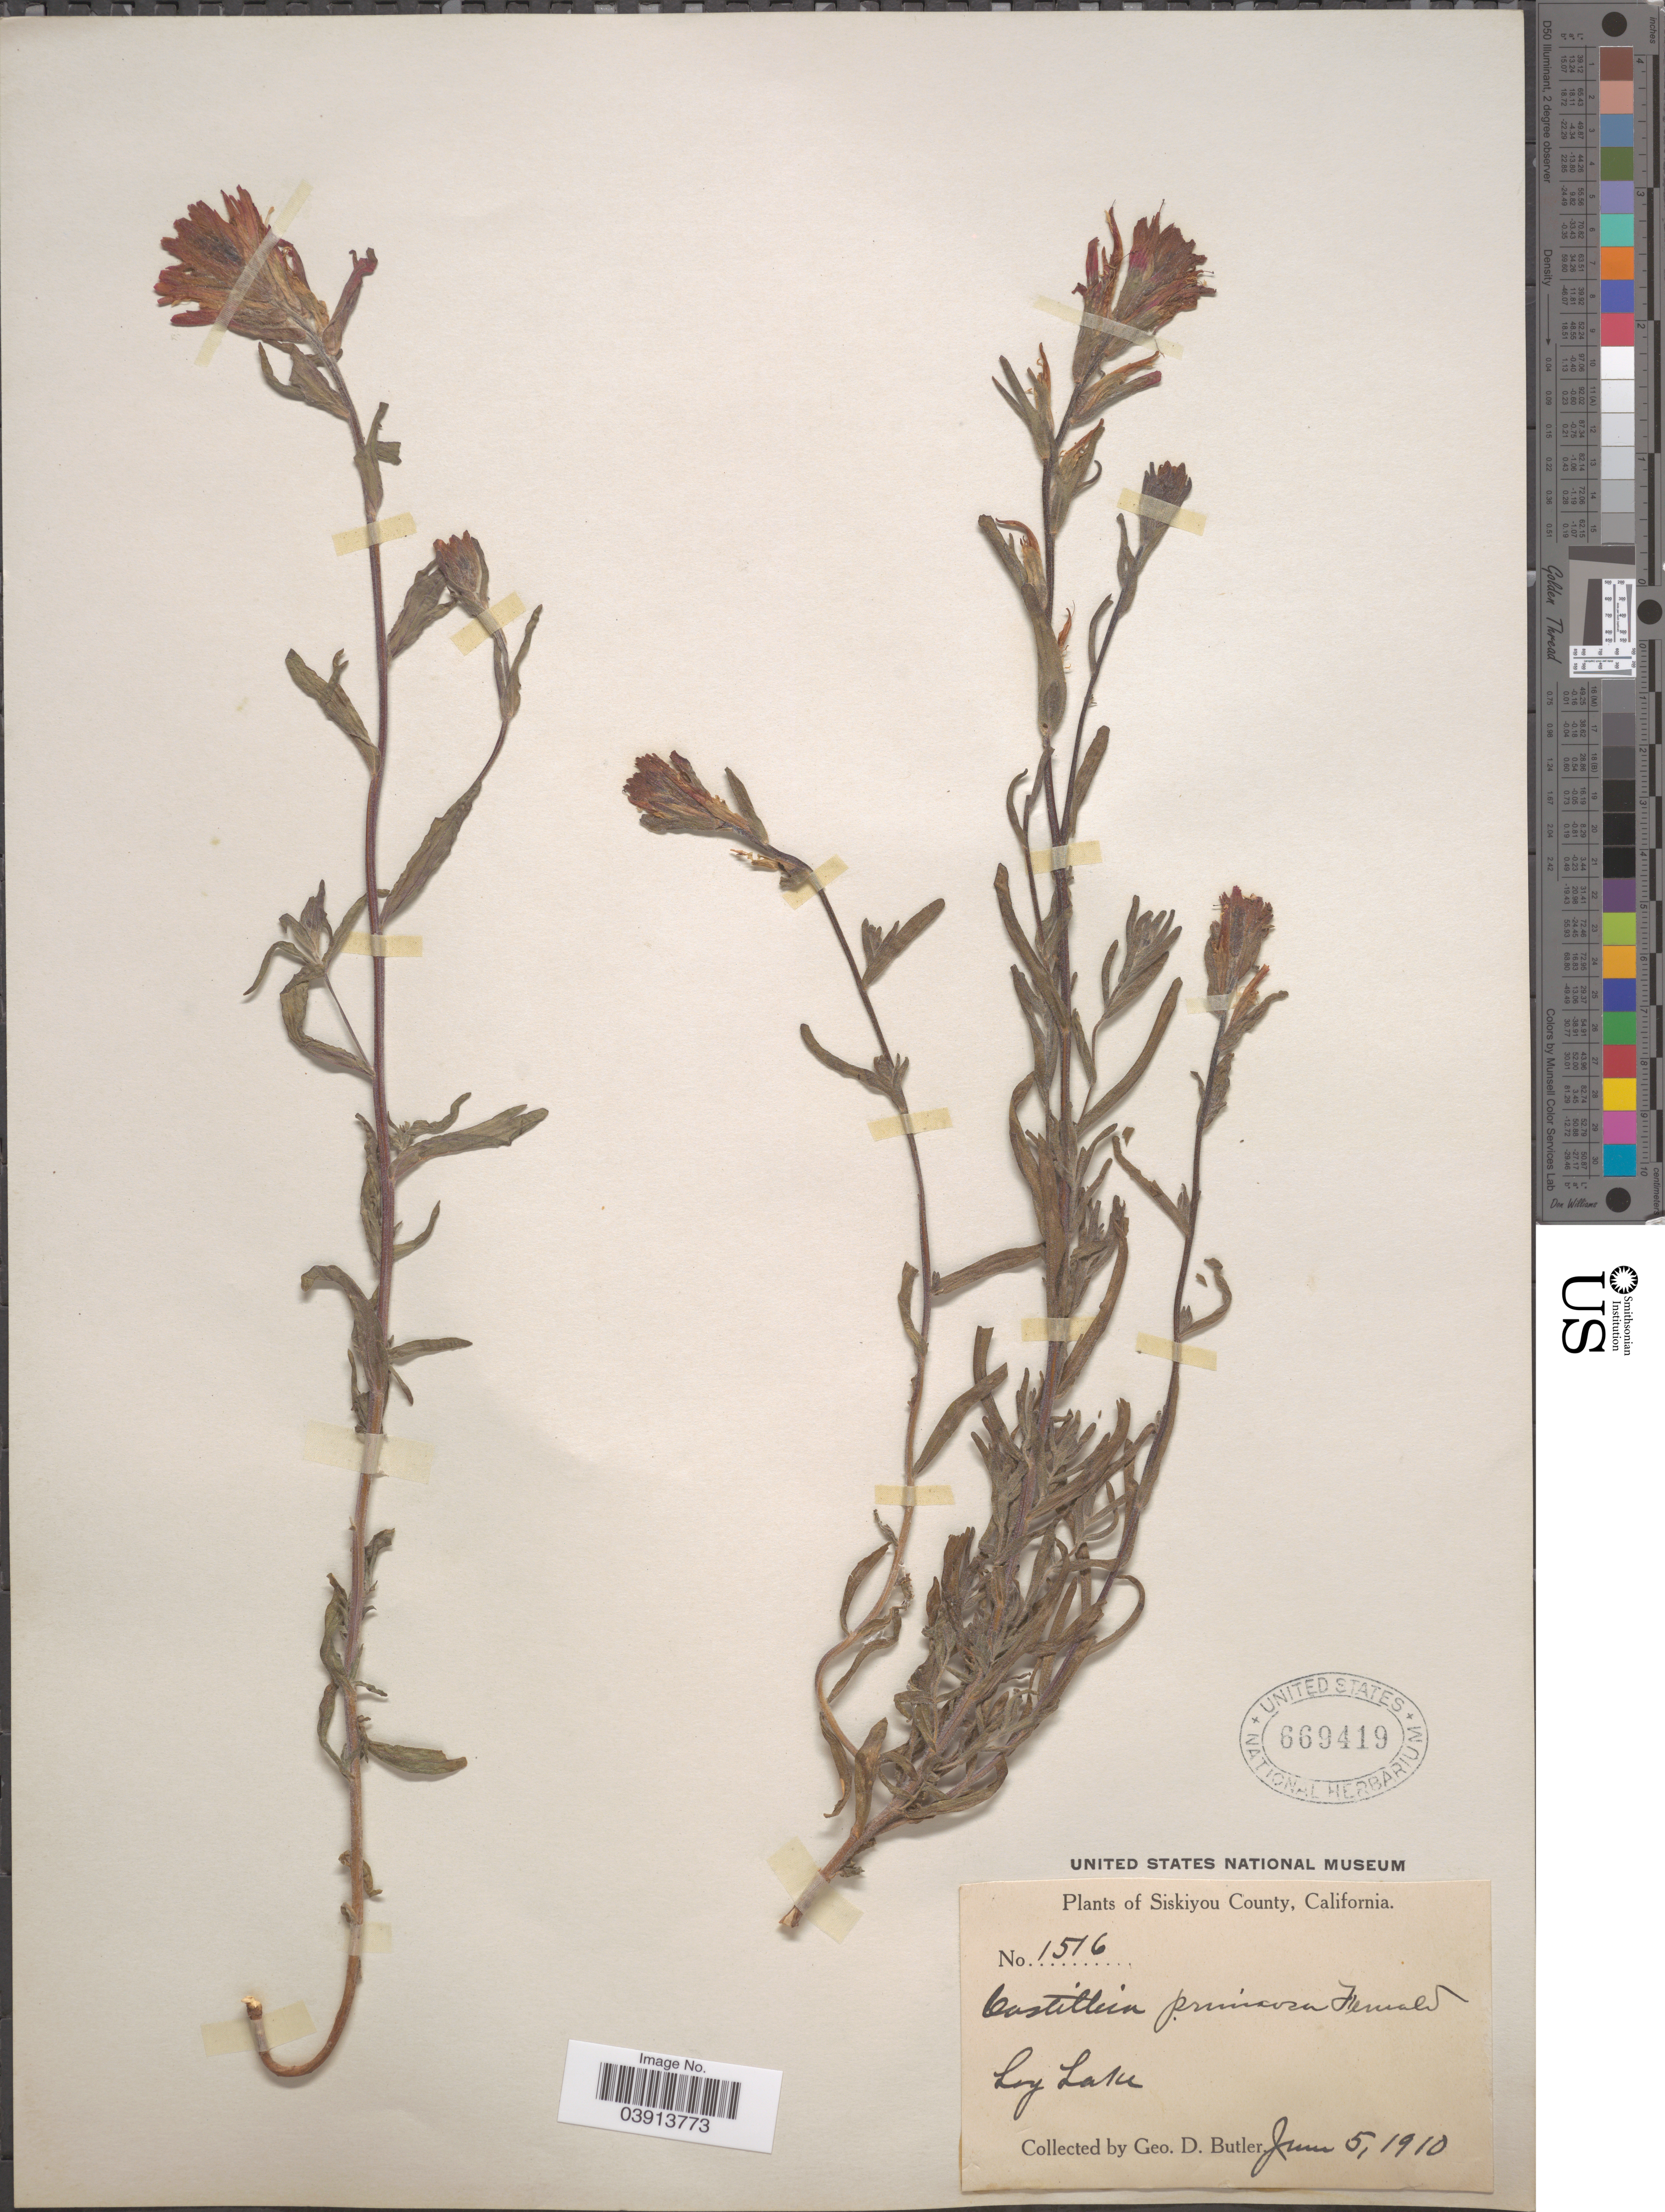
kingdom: Plantae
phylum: Tracheophyta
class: Magnoliopsida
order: Lamiales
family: Orobanchaceae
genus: Castilleja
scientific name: Castilleja pruinosa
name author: Fernald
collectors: G. D. Butler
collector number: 1516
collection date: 1910-06-05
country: United States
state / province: California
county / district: Siskiyou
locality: Siskiyou County. Log Lake.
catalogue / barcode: US 669419